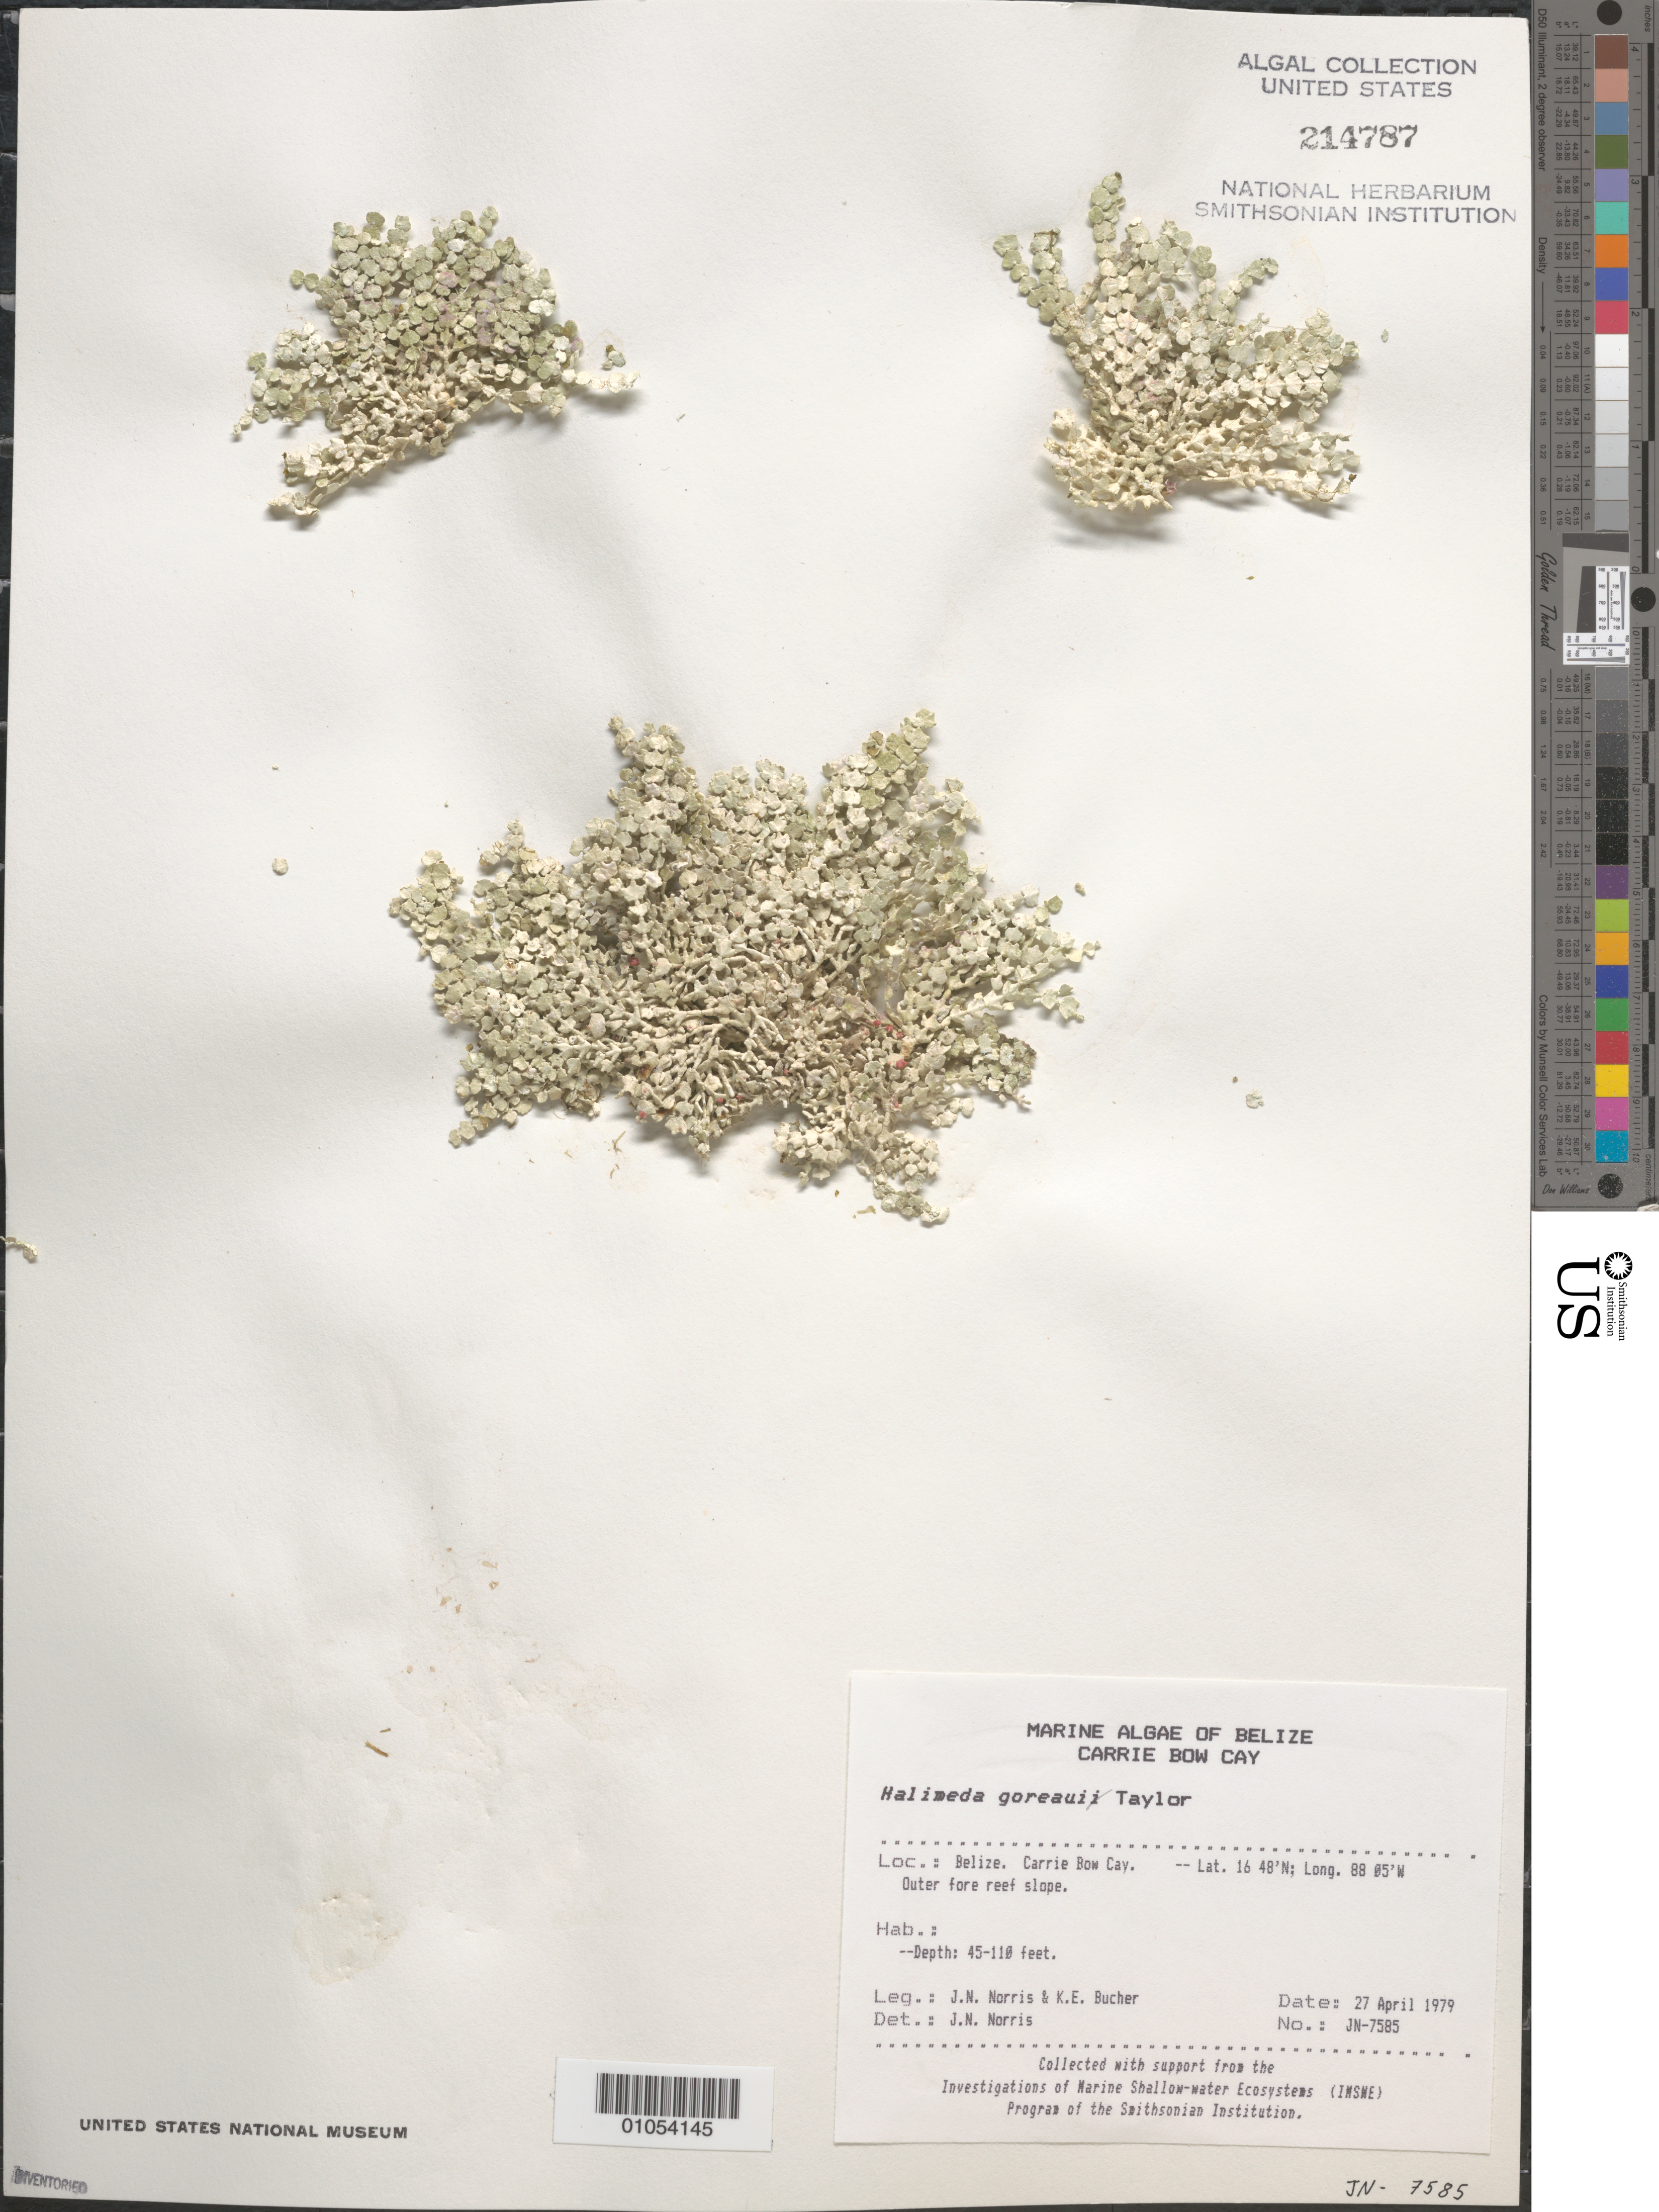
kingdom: Plantae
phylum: Chlorophyta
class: Ulvophyceae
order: Bryopsidales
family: Halimedaceae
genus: Halimeda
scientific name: Halimeda goreaui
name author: W.R. Taylor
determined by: Norris, James N.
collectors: J. N. Norris & K. E. Bucher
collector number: JN-7585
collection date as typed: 27 Apr 1979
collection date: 1979-04-27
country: Belize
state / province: Stann Creek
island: Carrie Bow Cay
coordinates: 16 48'N, 88 05'W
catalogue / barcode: US 214787